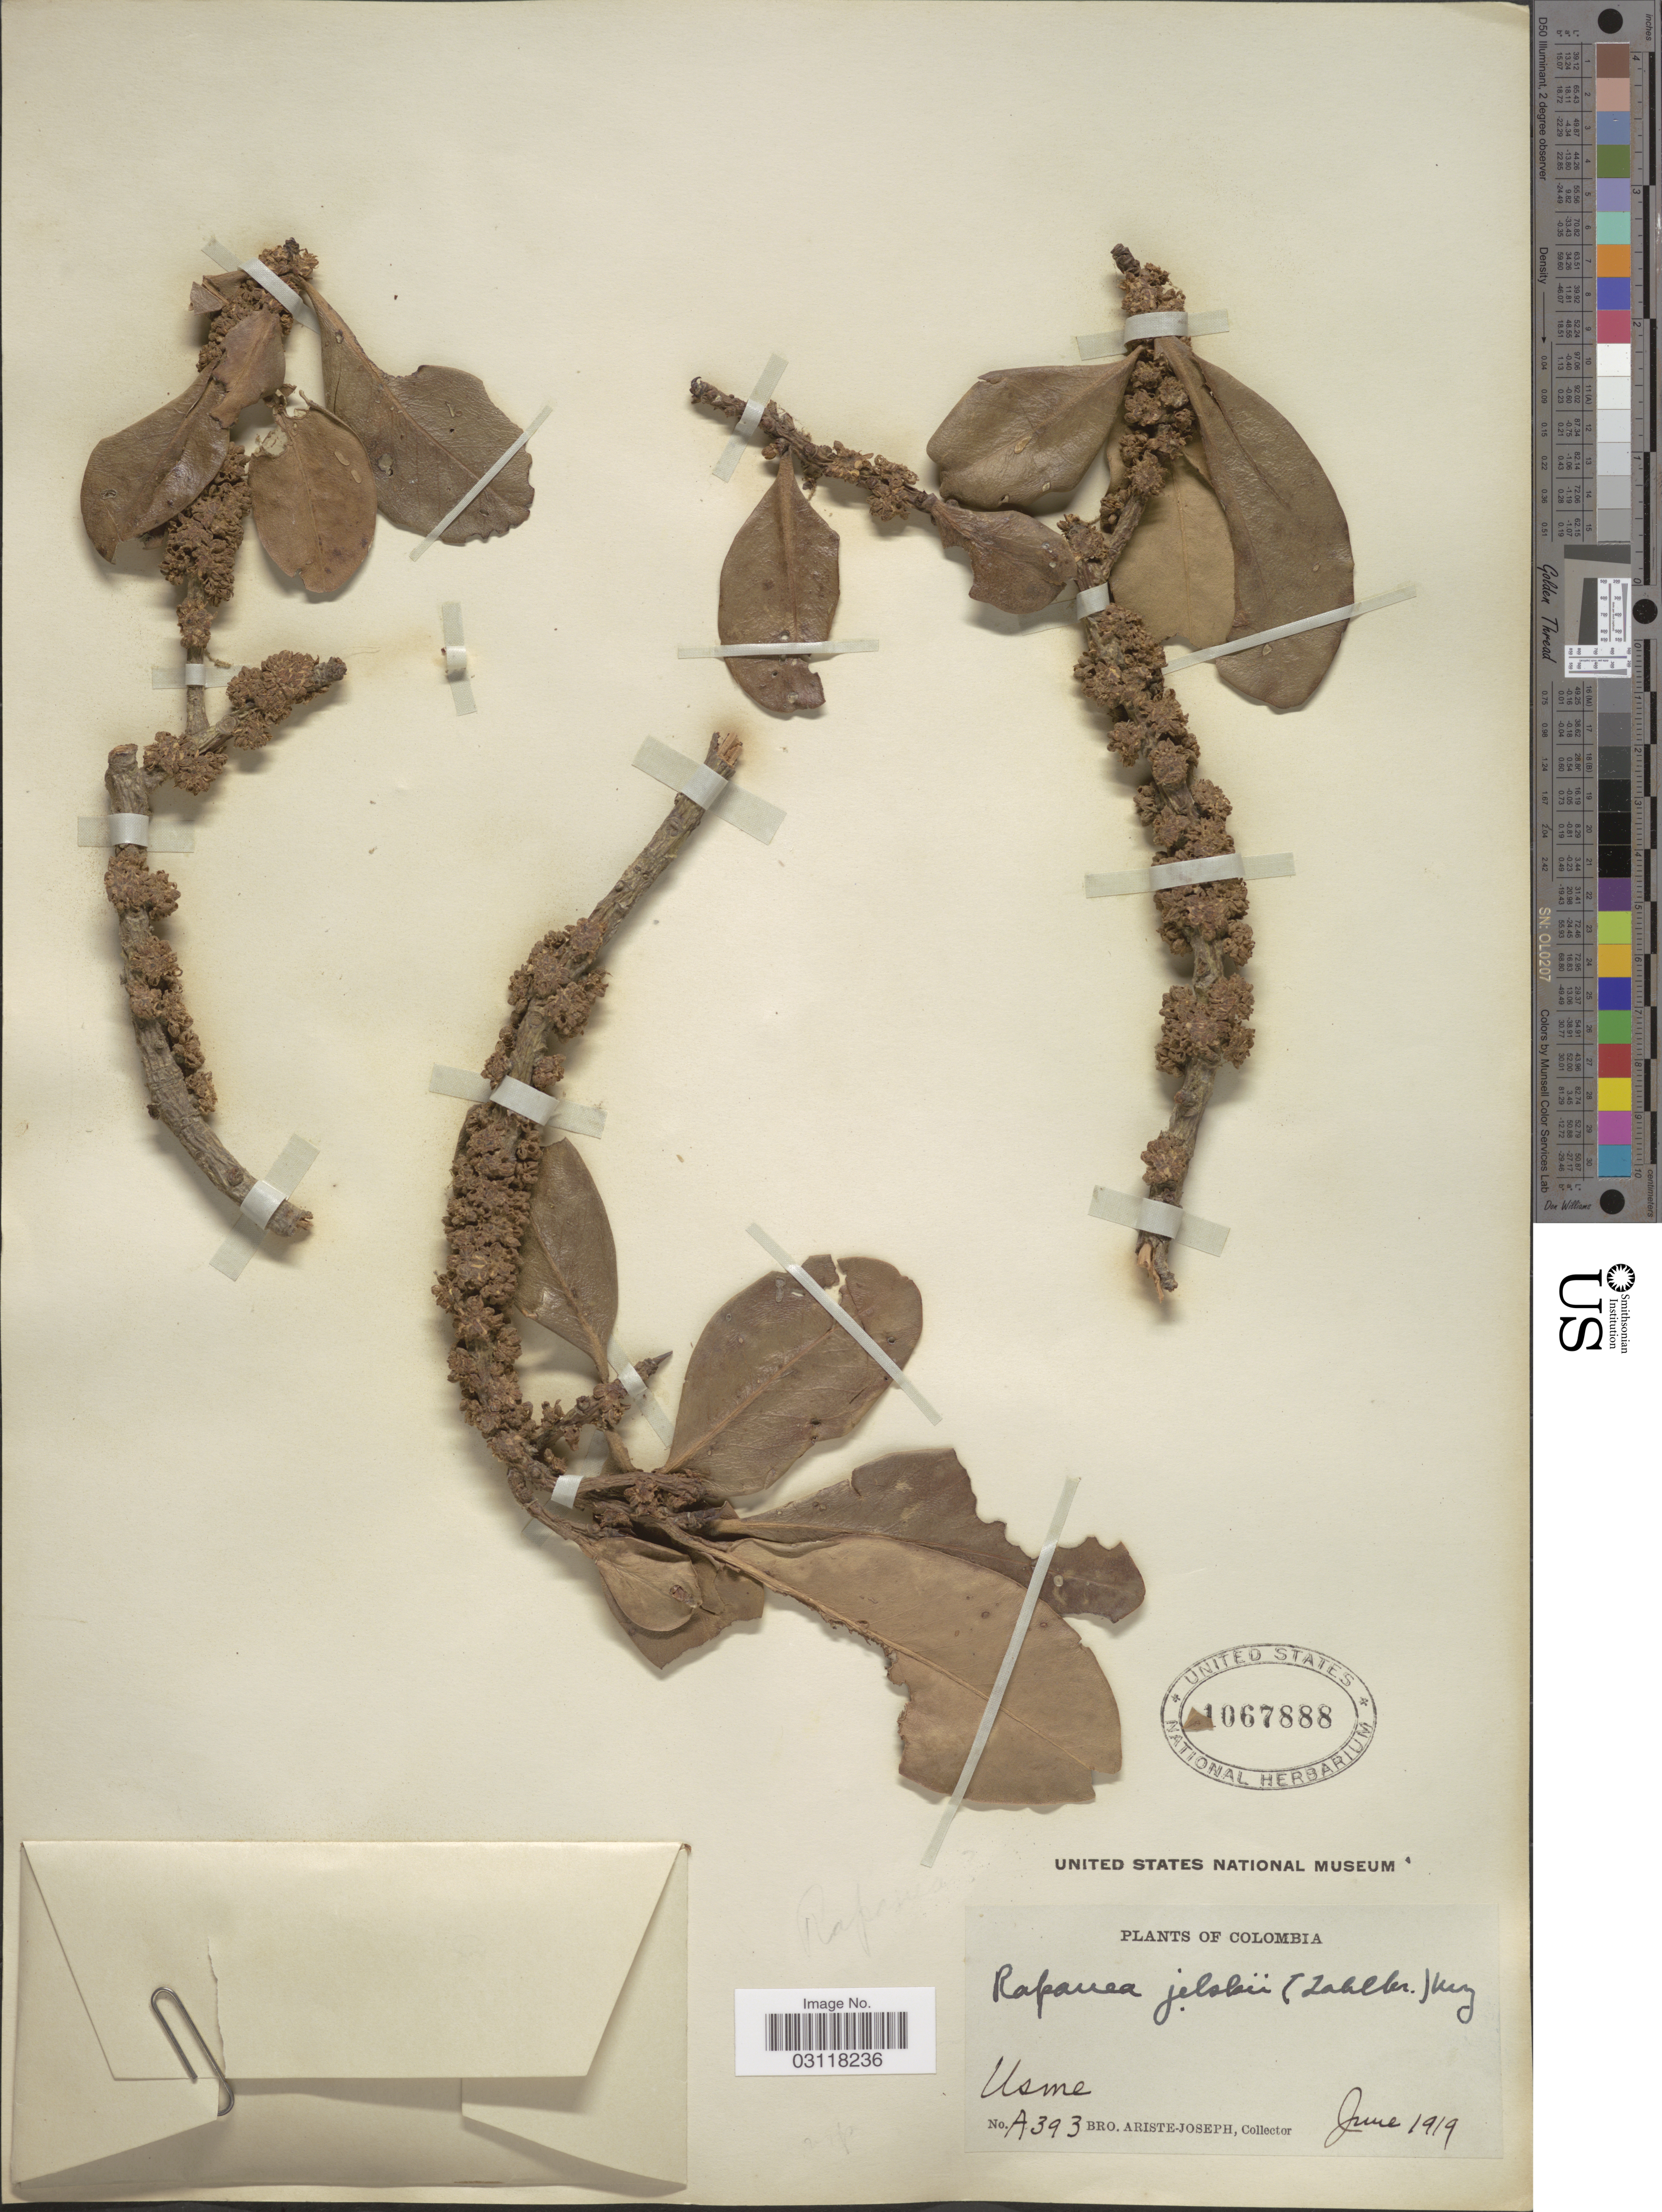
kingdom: Plantae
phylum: Tracheophyta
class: Magnoliopsida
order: Ericales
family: Primulaceae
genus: Rapanea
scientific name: Rapanea jelskii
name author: Mez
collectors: Bro. Ariste-Joseph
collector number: A393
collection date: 1919-06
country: Colombia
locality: Usme.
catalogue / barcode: US 1067888